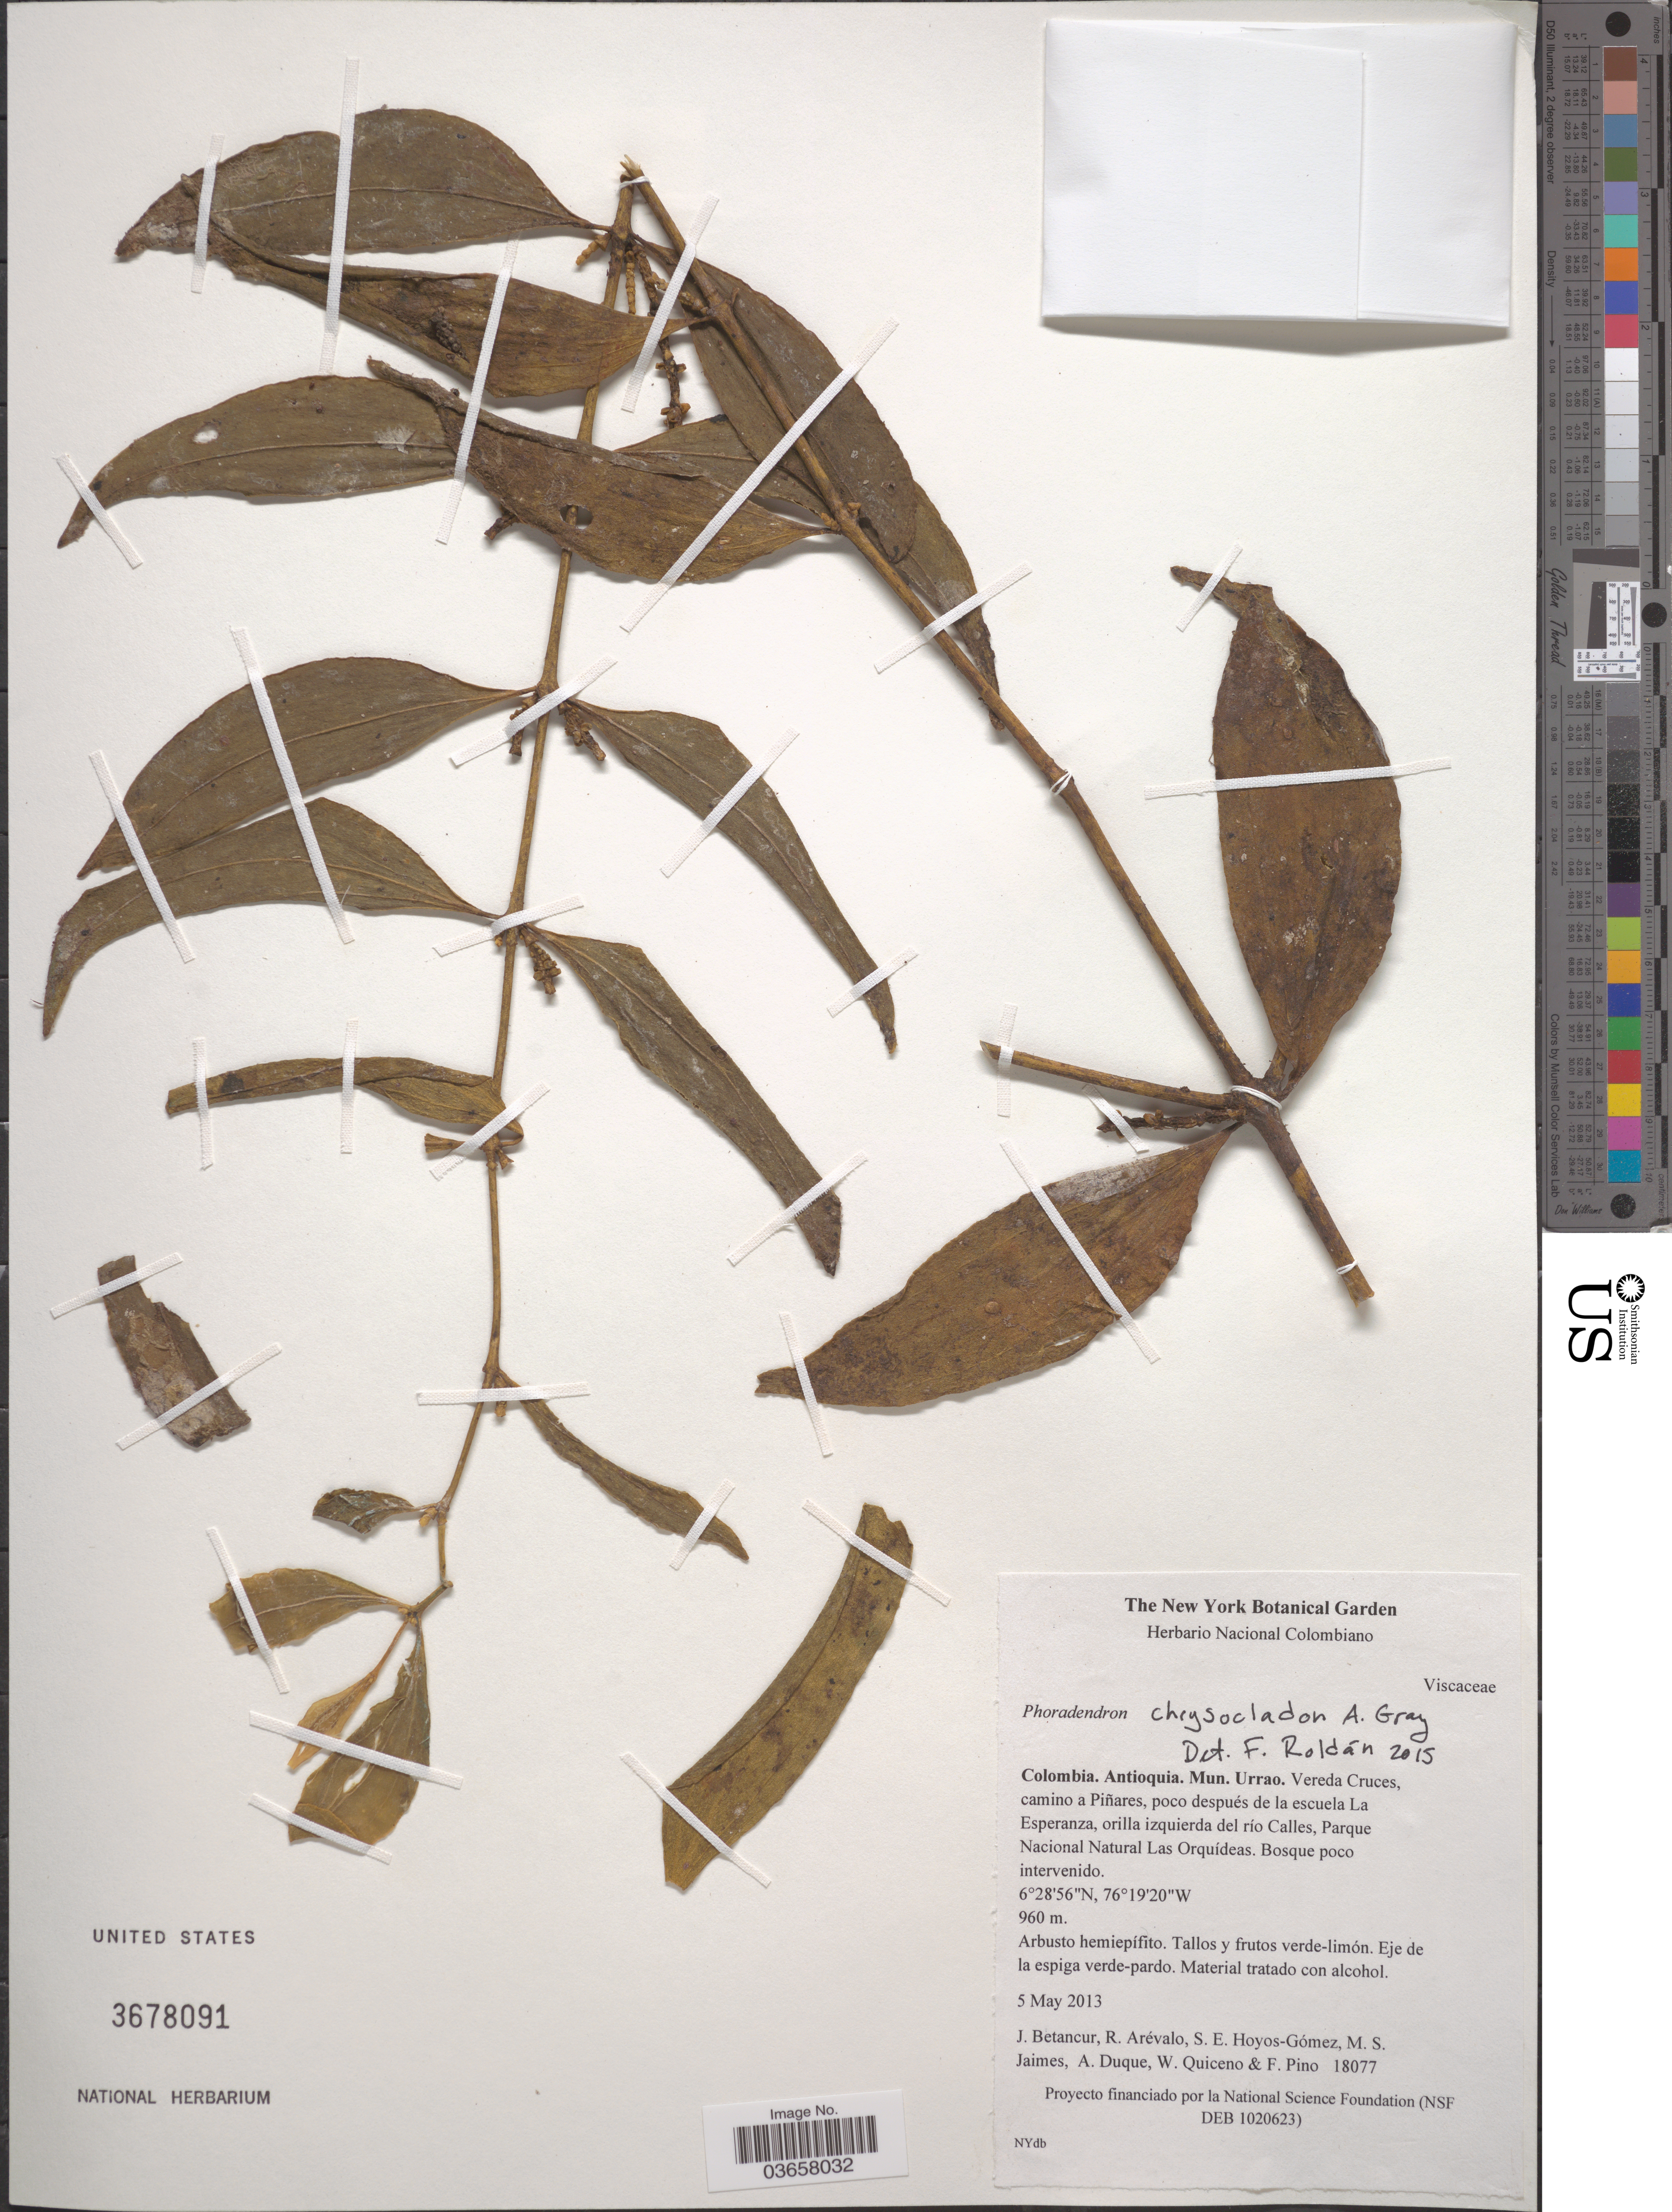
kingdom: Plantae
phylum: Tracheophyta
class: Magnoliopsida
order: Santalales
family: Viscaceae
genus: Phoradendron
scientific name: Phoradendron chrysocladon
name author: A. Gray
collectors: J. Betancur, R. Arevalo, S. Hoyos-Gomez, M. Jaimes & et al.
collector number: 18077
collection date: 2013-05-05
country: Colombia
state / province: Antioquia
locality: Mun. Urrao. Vereda Cruces, camino a Piñares, poco depspués de la escuela La Esperanza, orilla izquierda del río Calles, Parque Nacional Natural Las Orquídeas.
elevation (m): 960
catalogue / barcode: US 3678091